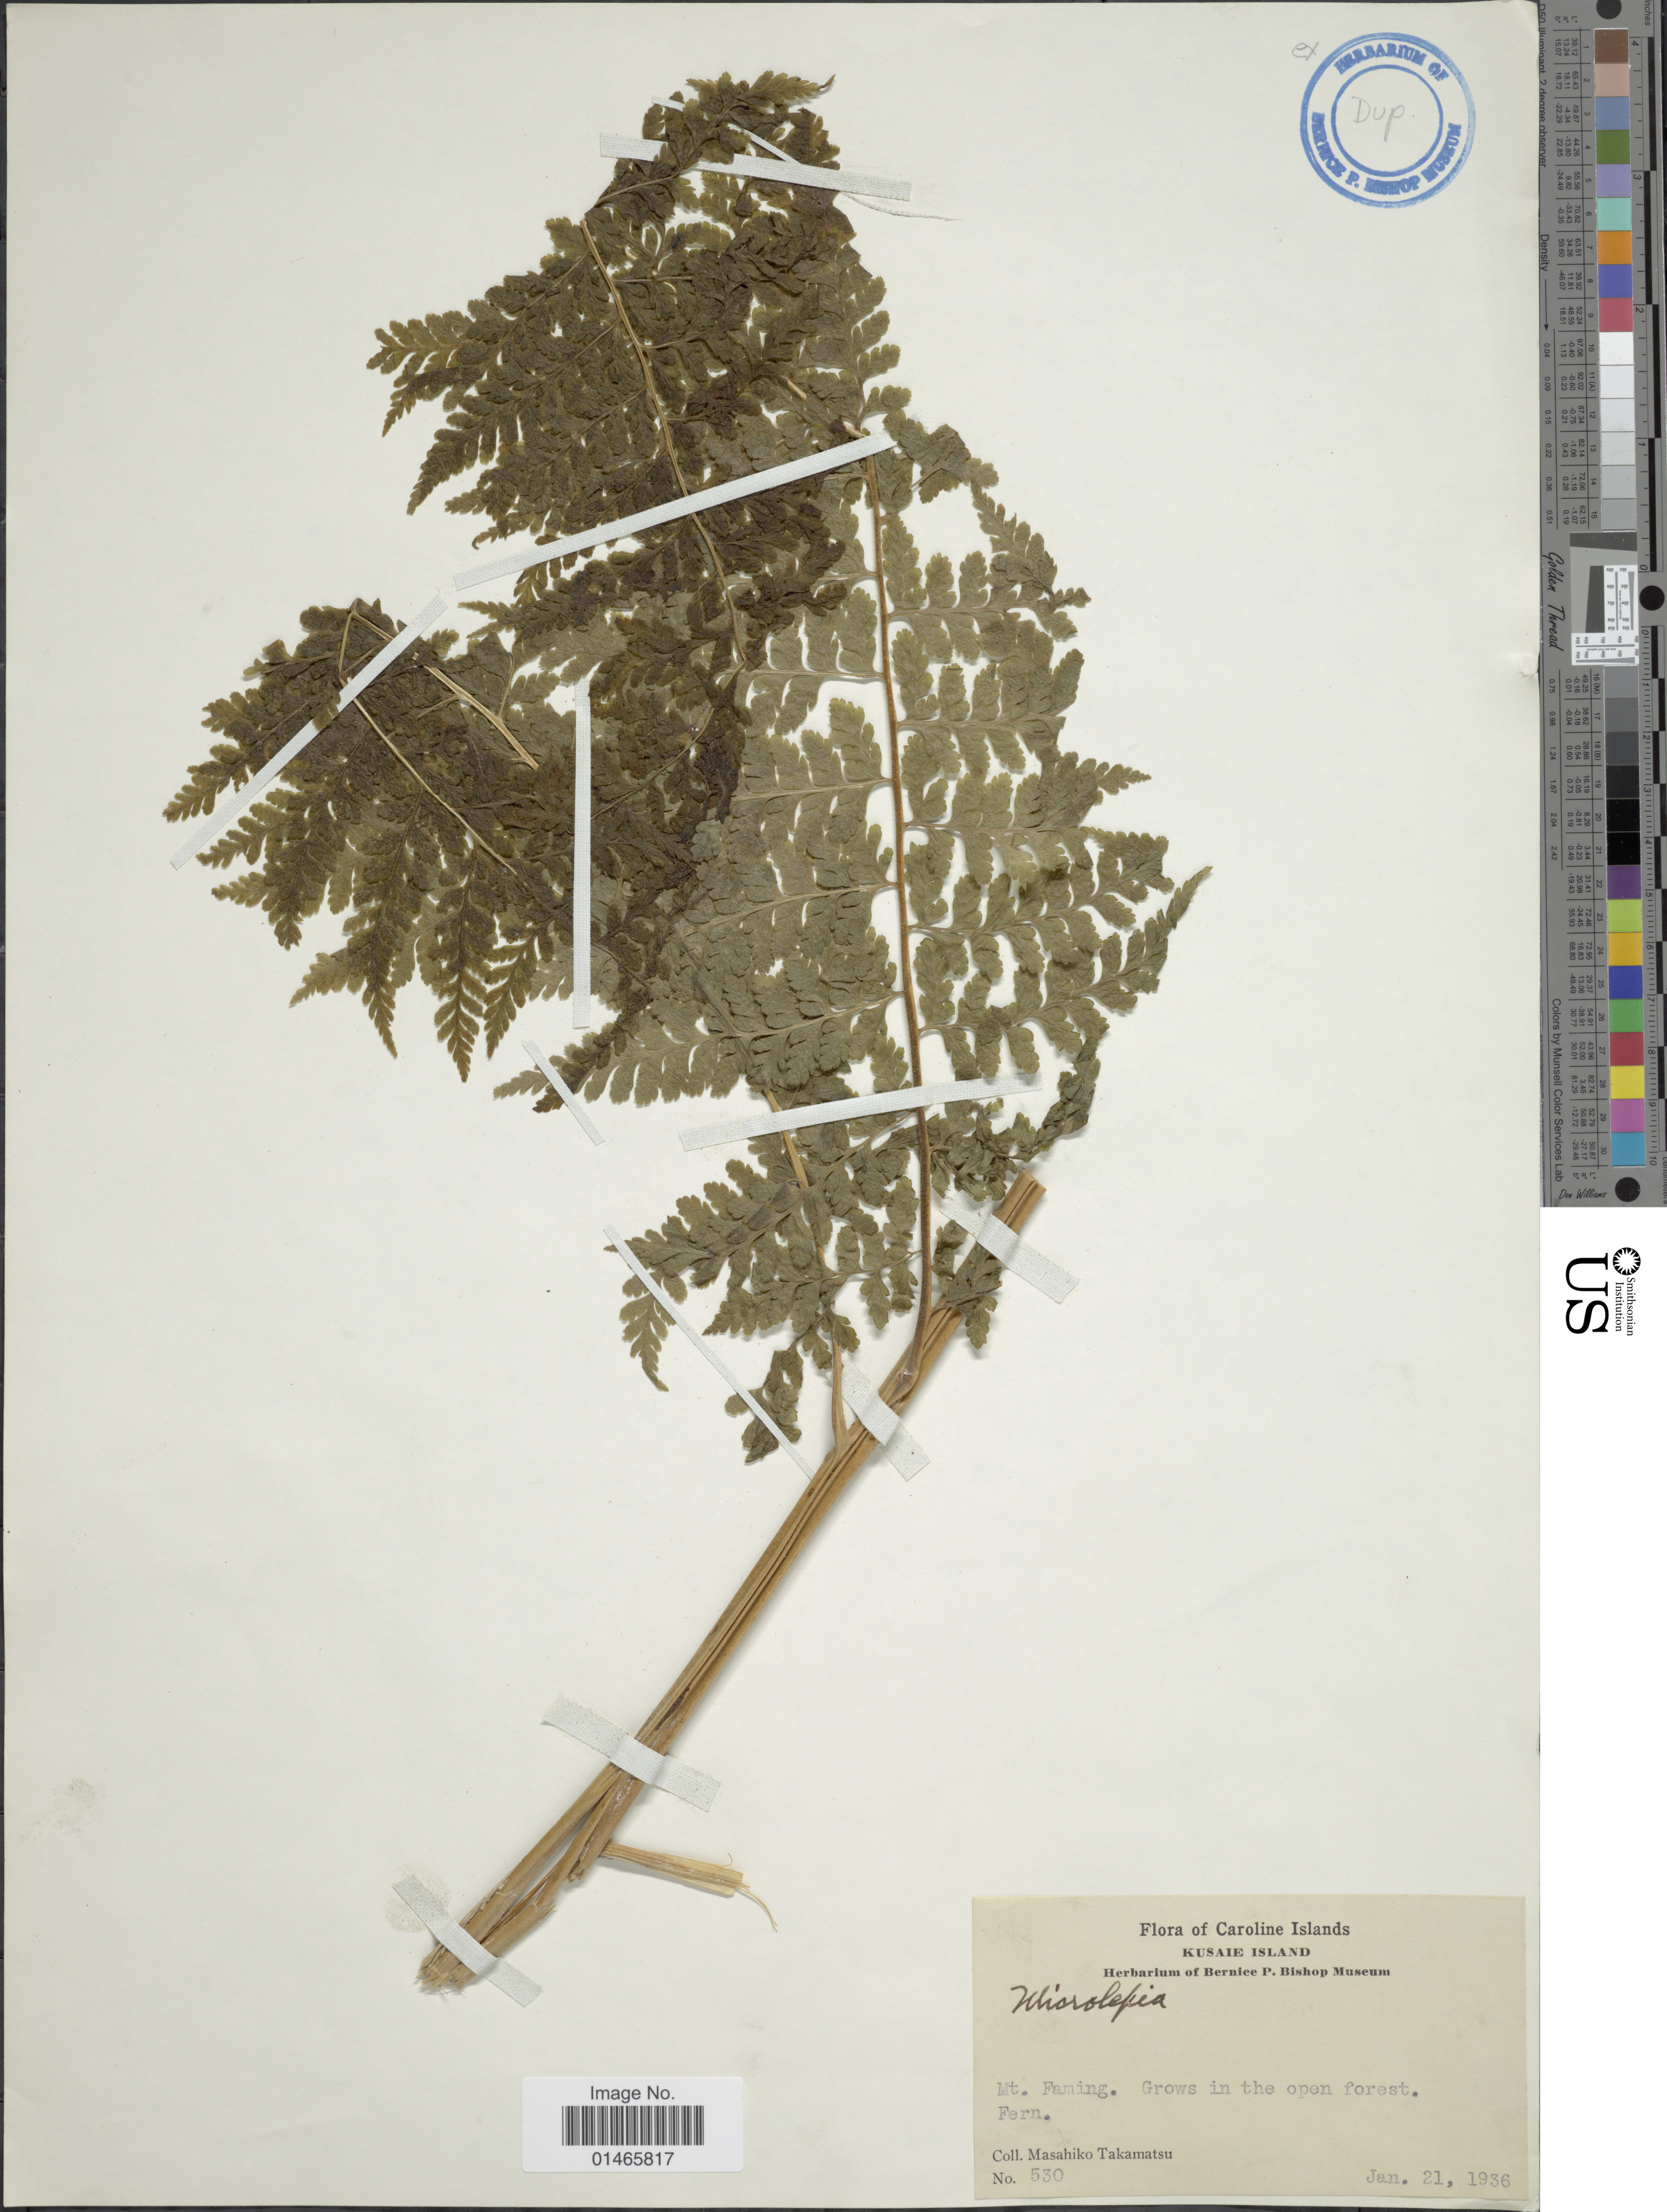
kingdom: Plantae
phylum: Tracheophyta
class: Polypodiopsida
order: Polypodiales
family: Dennstaedtiaceae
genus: Microlepia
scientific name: Microlepia speluncae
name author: (L.) T. Moore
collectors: M. Takamatsu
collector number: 530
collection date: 1936-01-21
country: Micronesia, Federated States of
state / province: Kosrae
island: Kosrae [Kusaie]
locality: Caroline Islands, Kusaie Island